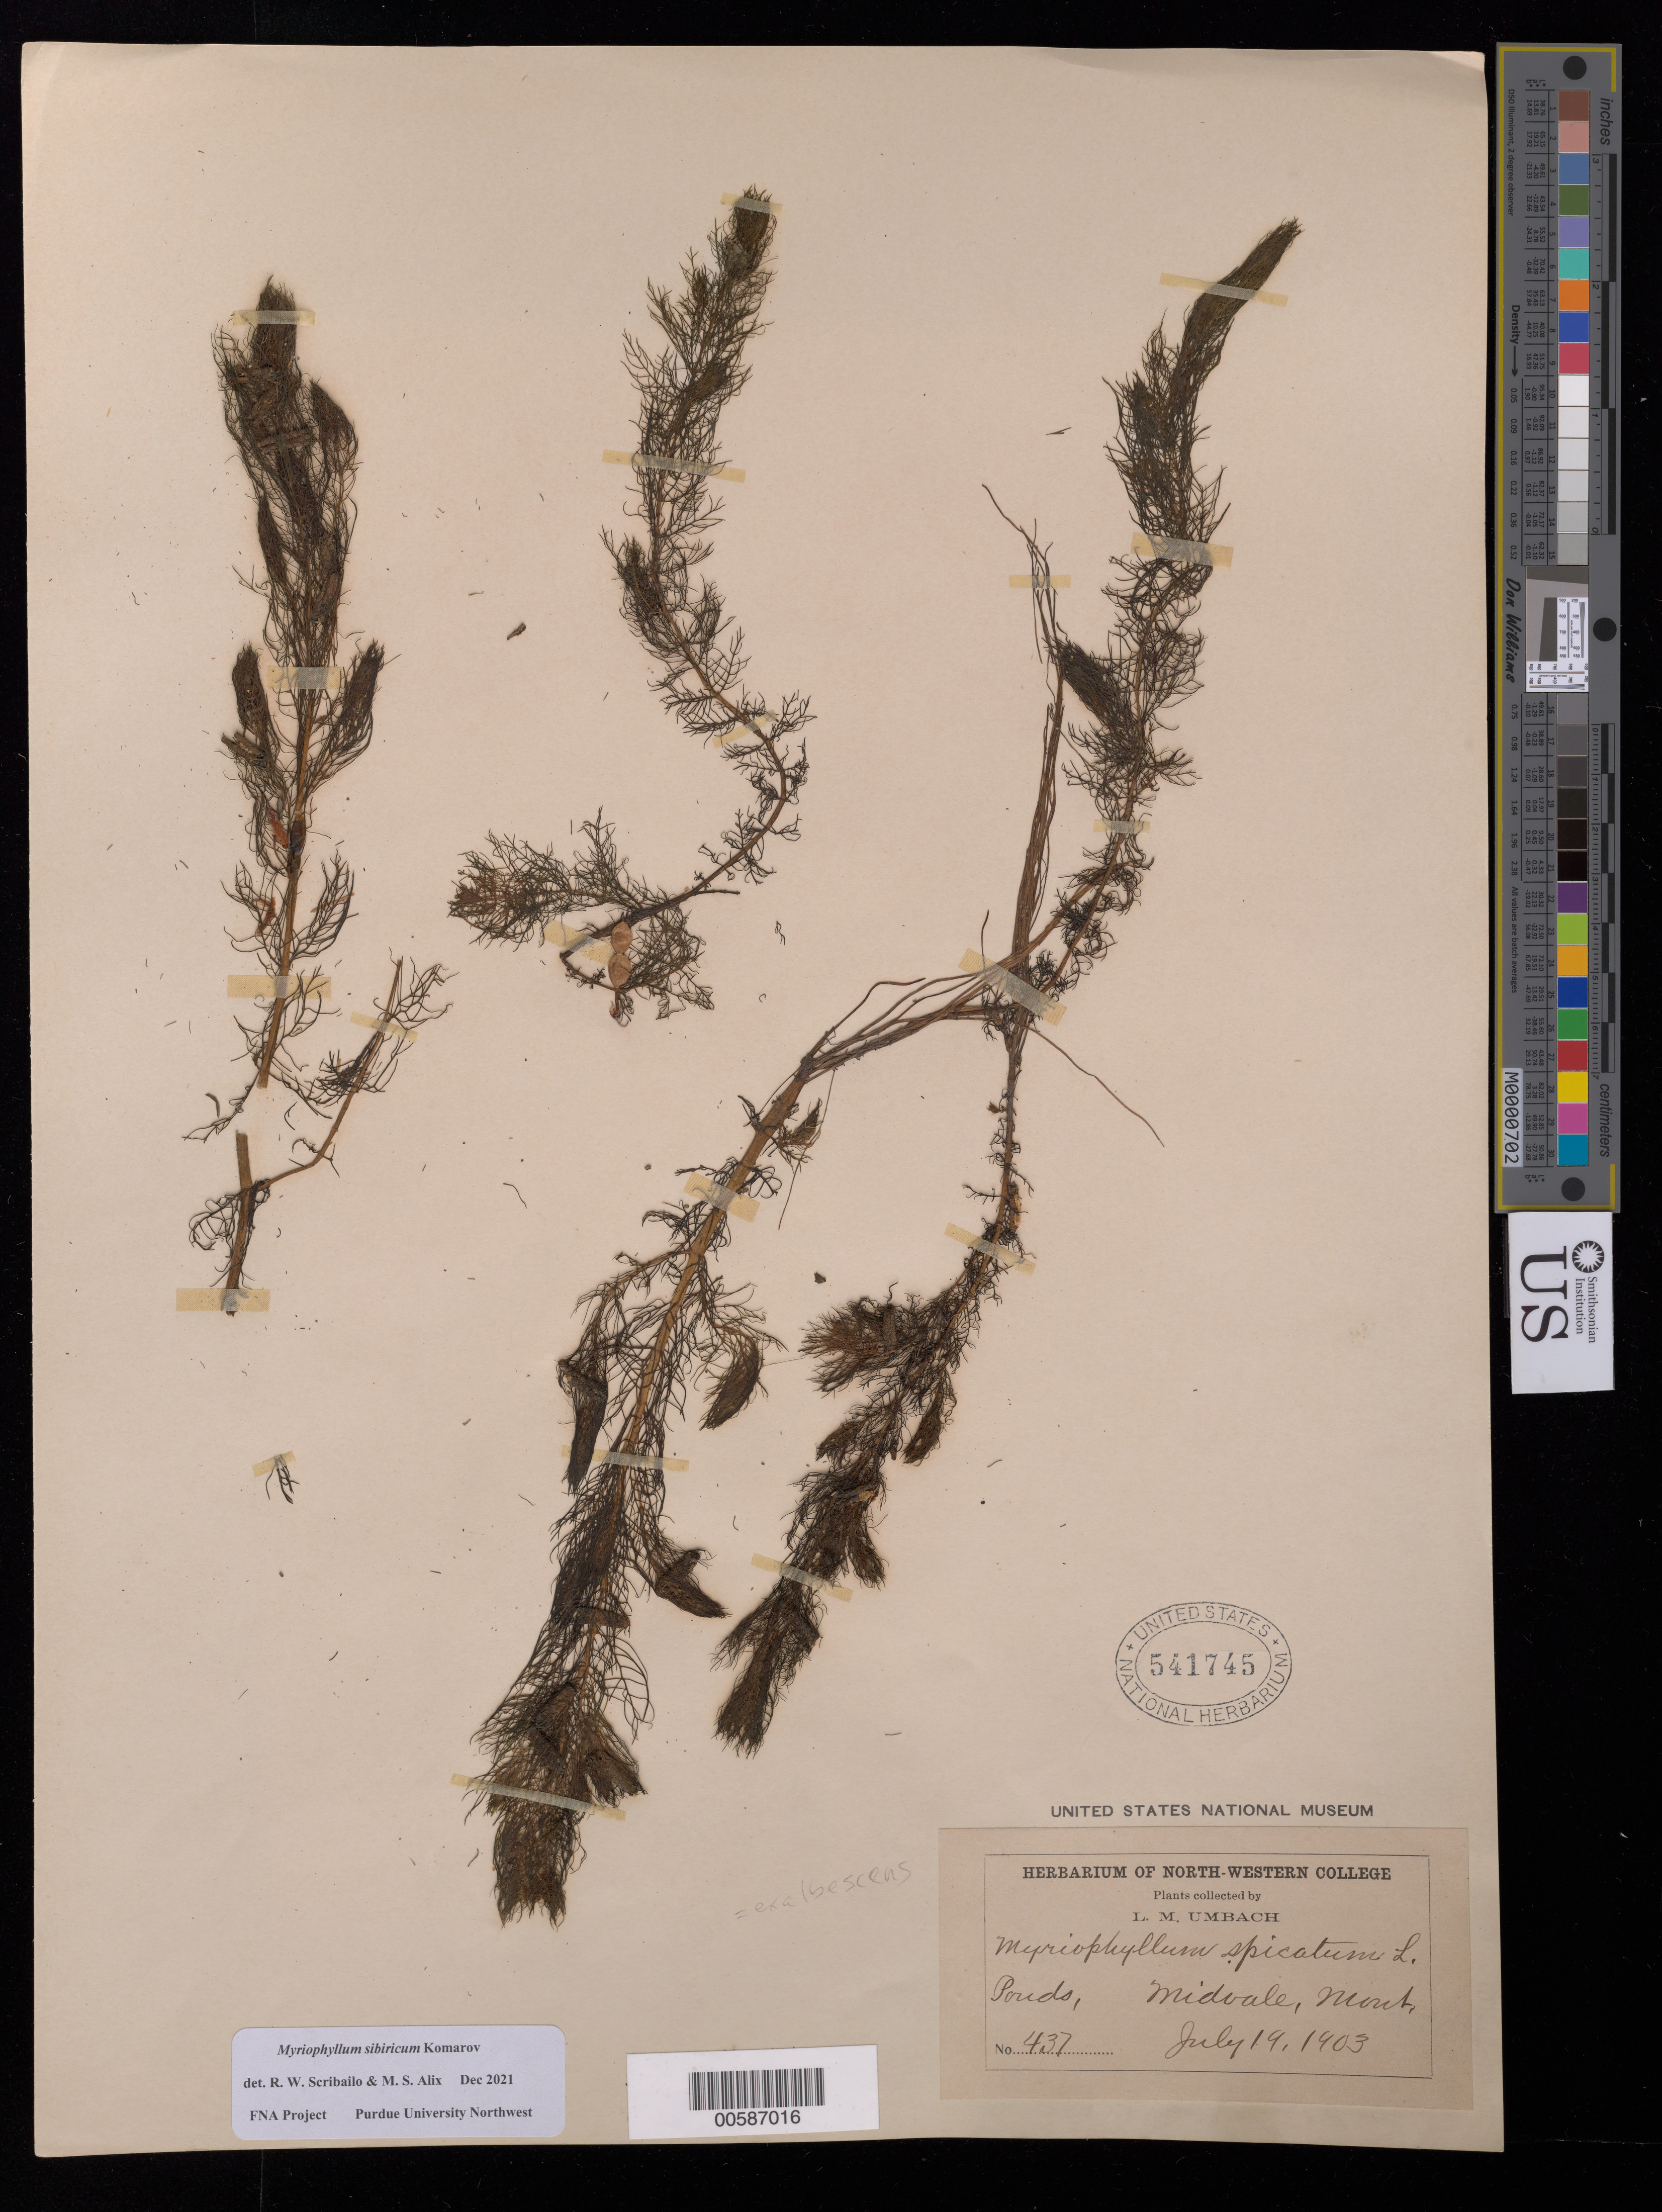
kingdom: Plantae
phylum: Tracheophyta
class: Magnoliopsida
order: Saxifragales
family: Haloragaceae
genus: Myriophyllum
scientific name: Myriophyllum sibiricum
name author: Kom.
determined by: Scribailo, R. W.; Alix, M. S.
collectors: L. M. Umbach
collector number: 437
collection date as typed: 19 Jul 1903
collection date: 1903-07-19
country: United States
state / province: Montana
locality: Midvale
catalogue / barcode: US 541745